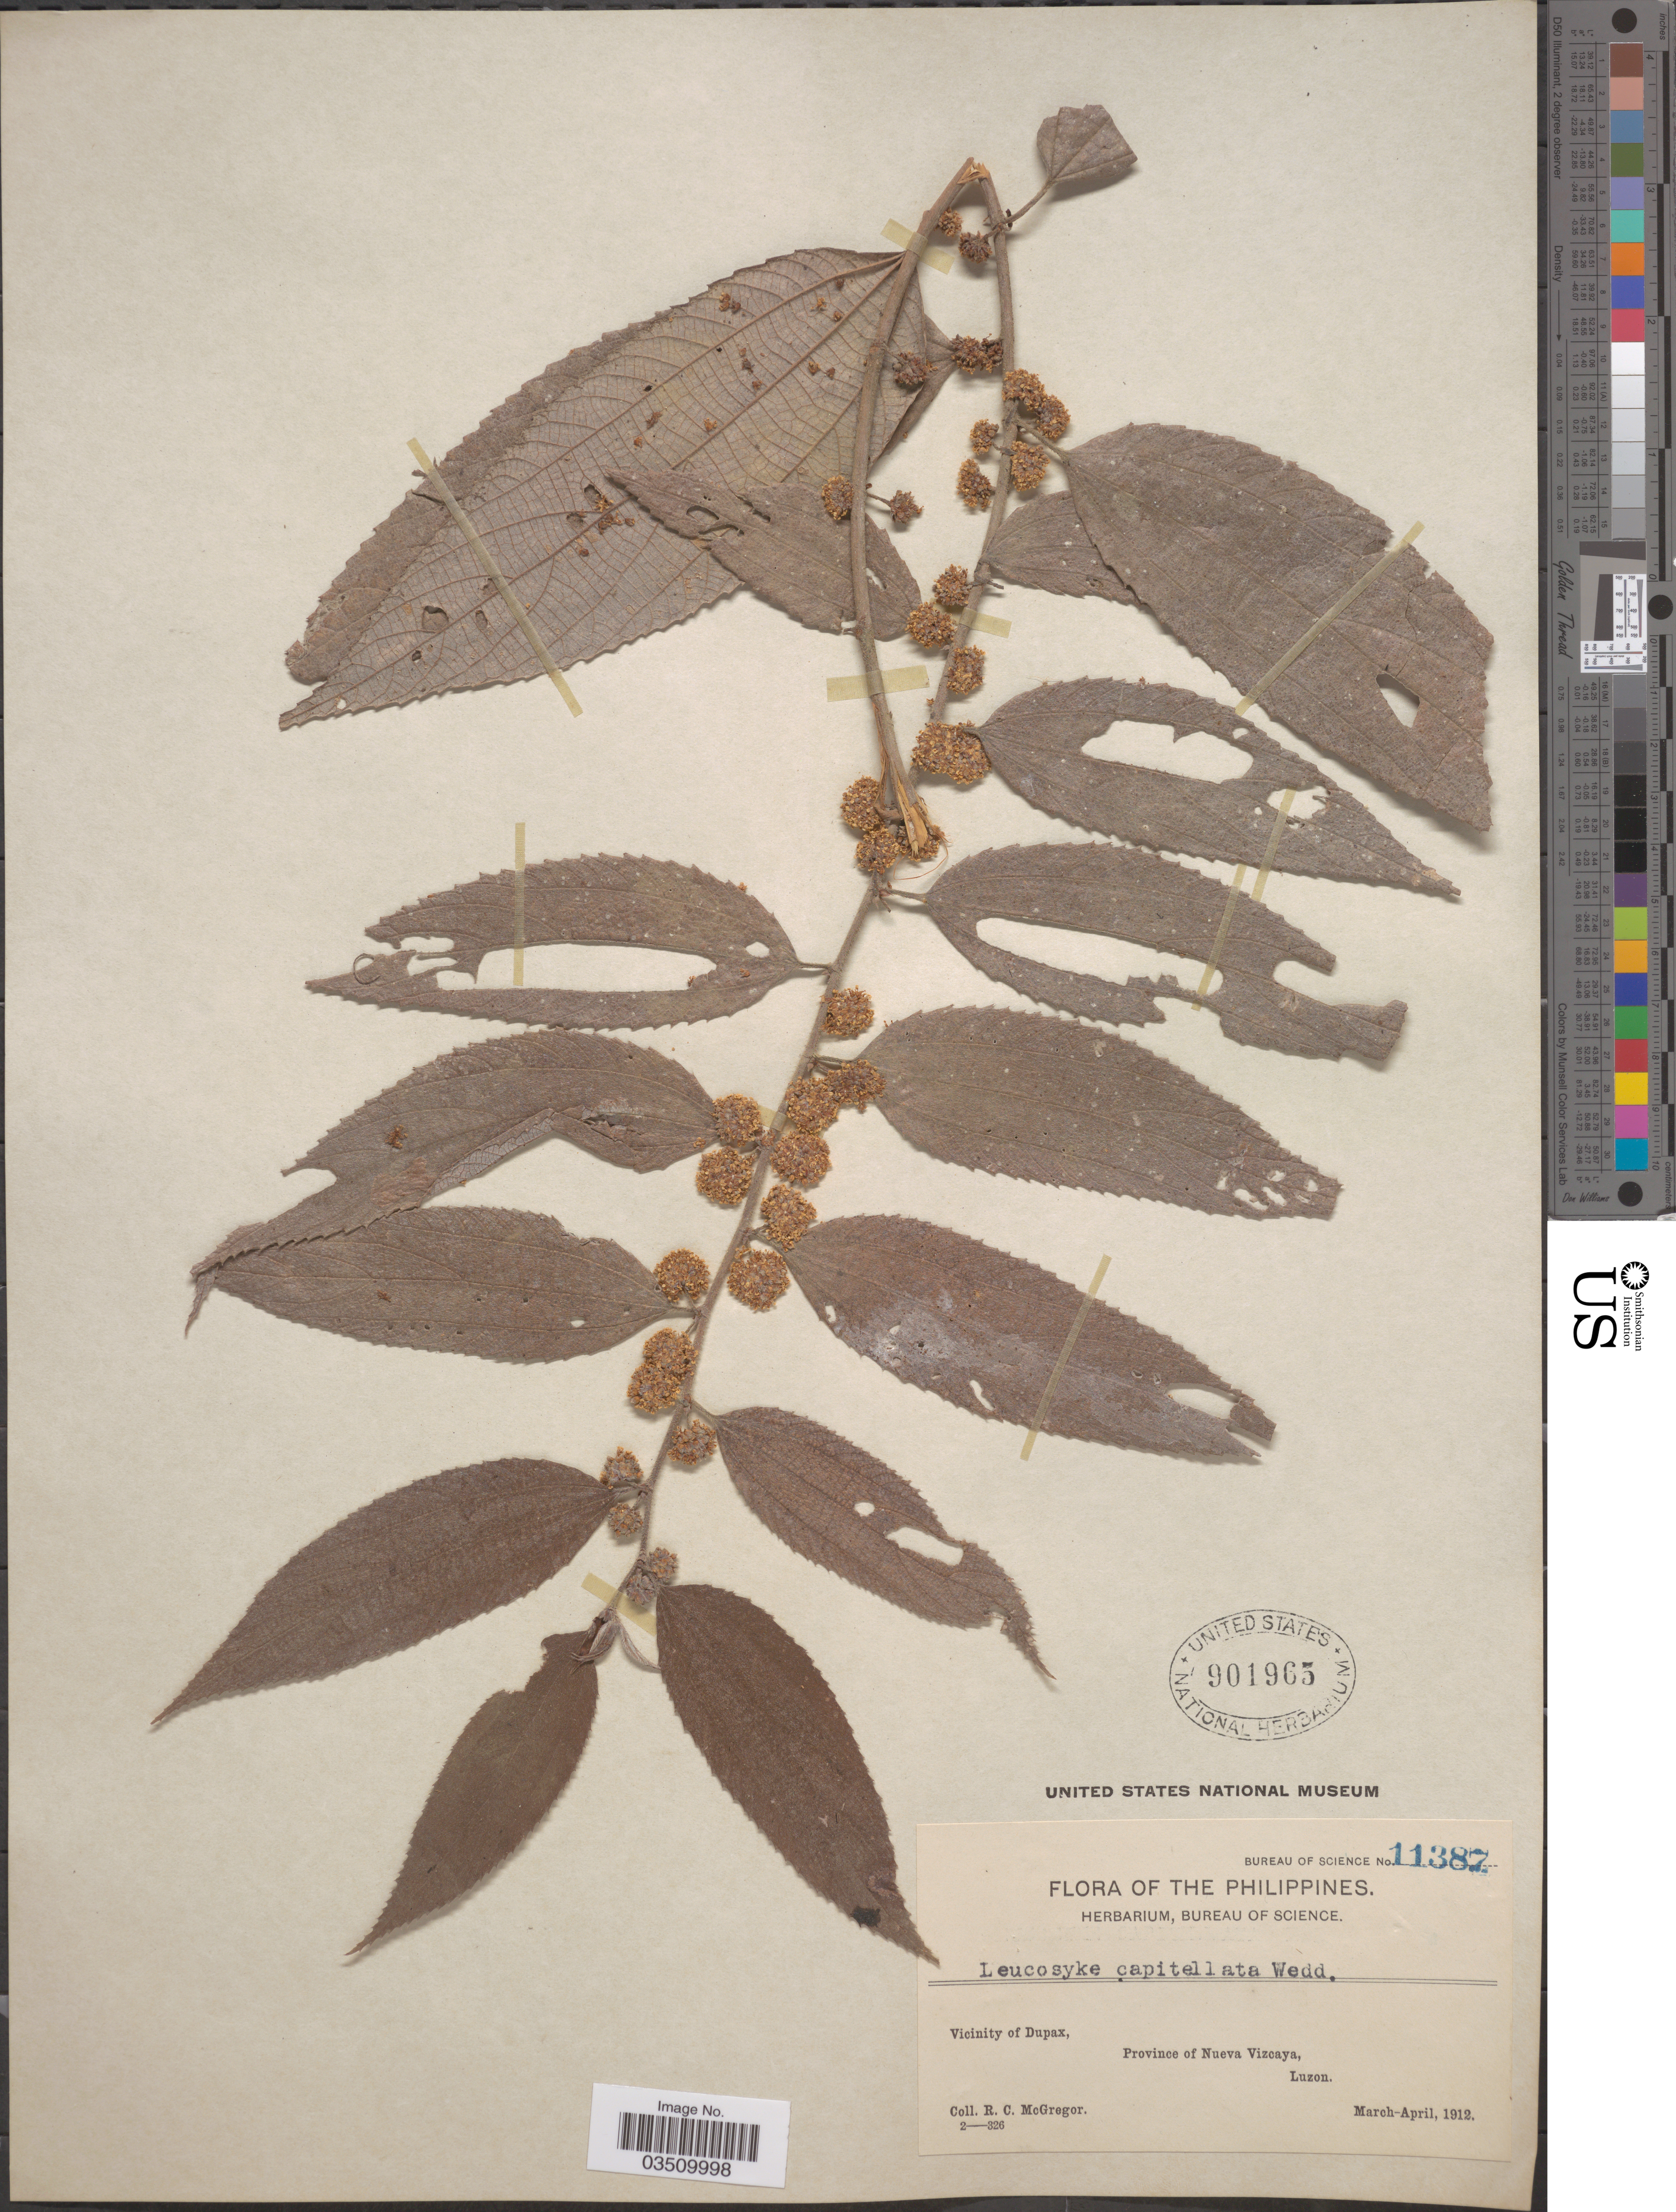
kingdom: Plantae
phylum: Tracheophyta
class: Magnoliopsida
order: Rosales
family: Urticaceae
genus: Leucosyke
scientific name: Leucosyke capitellata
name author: (Poir.) Wedd.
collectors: R. C. McGregor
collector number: Bureau of Science 11387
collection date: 1912-03/1912-04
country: Philippines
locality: Vicinity of Dupax, Province of Nueva Vizcaya, Luzon.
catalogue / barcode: US 901965